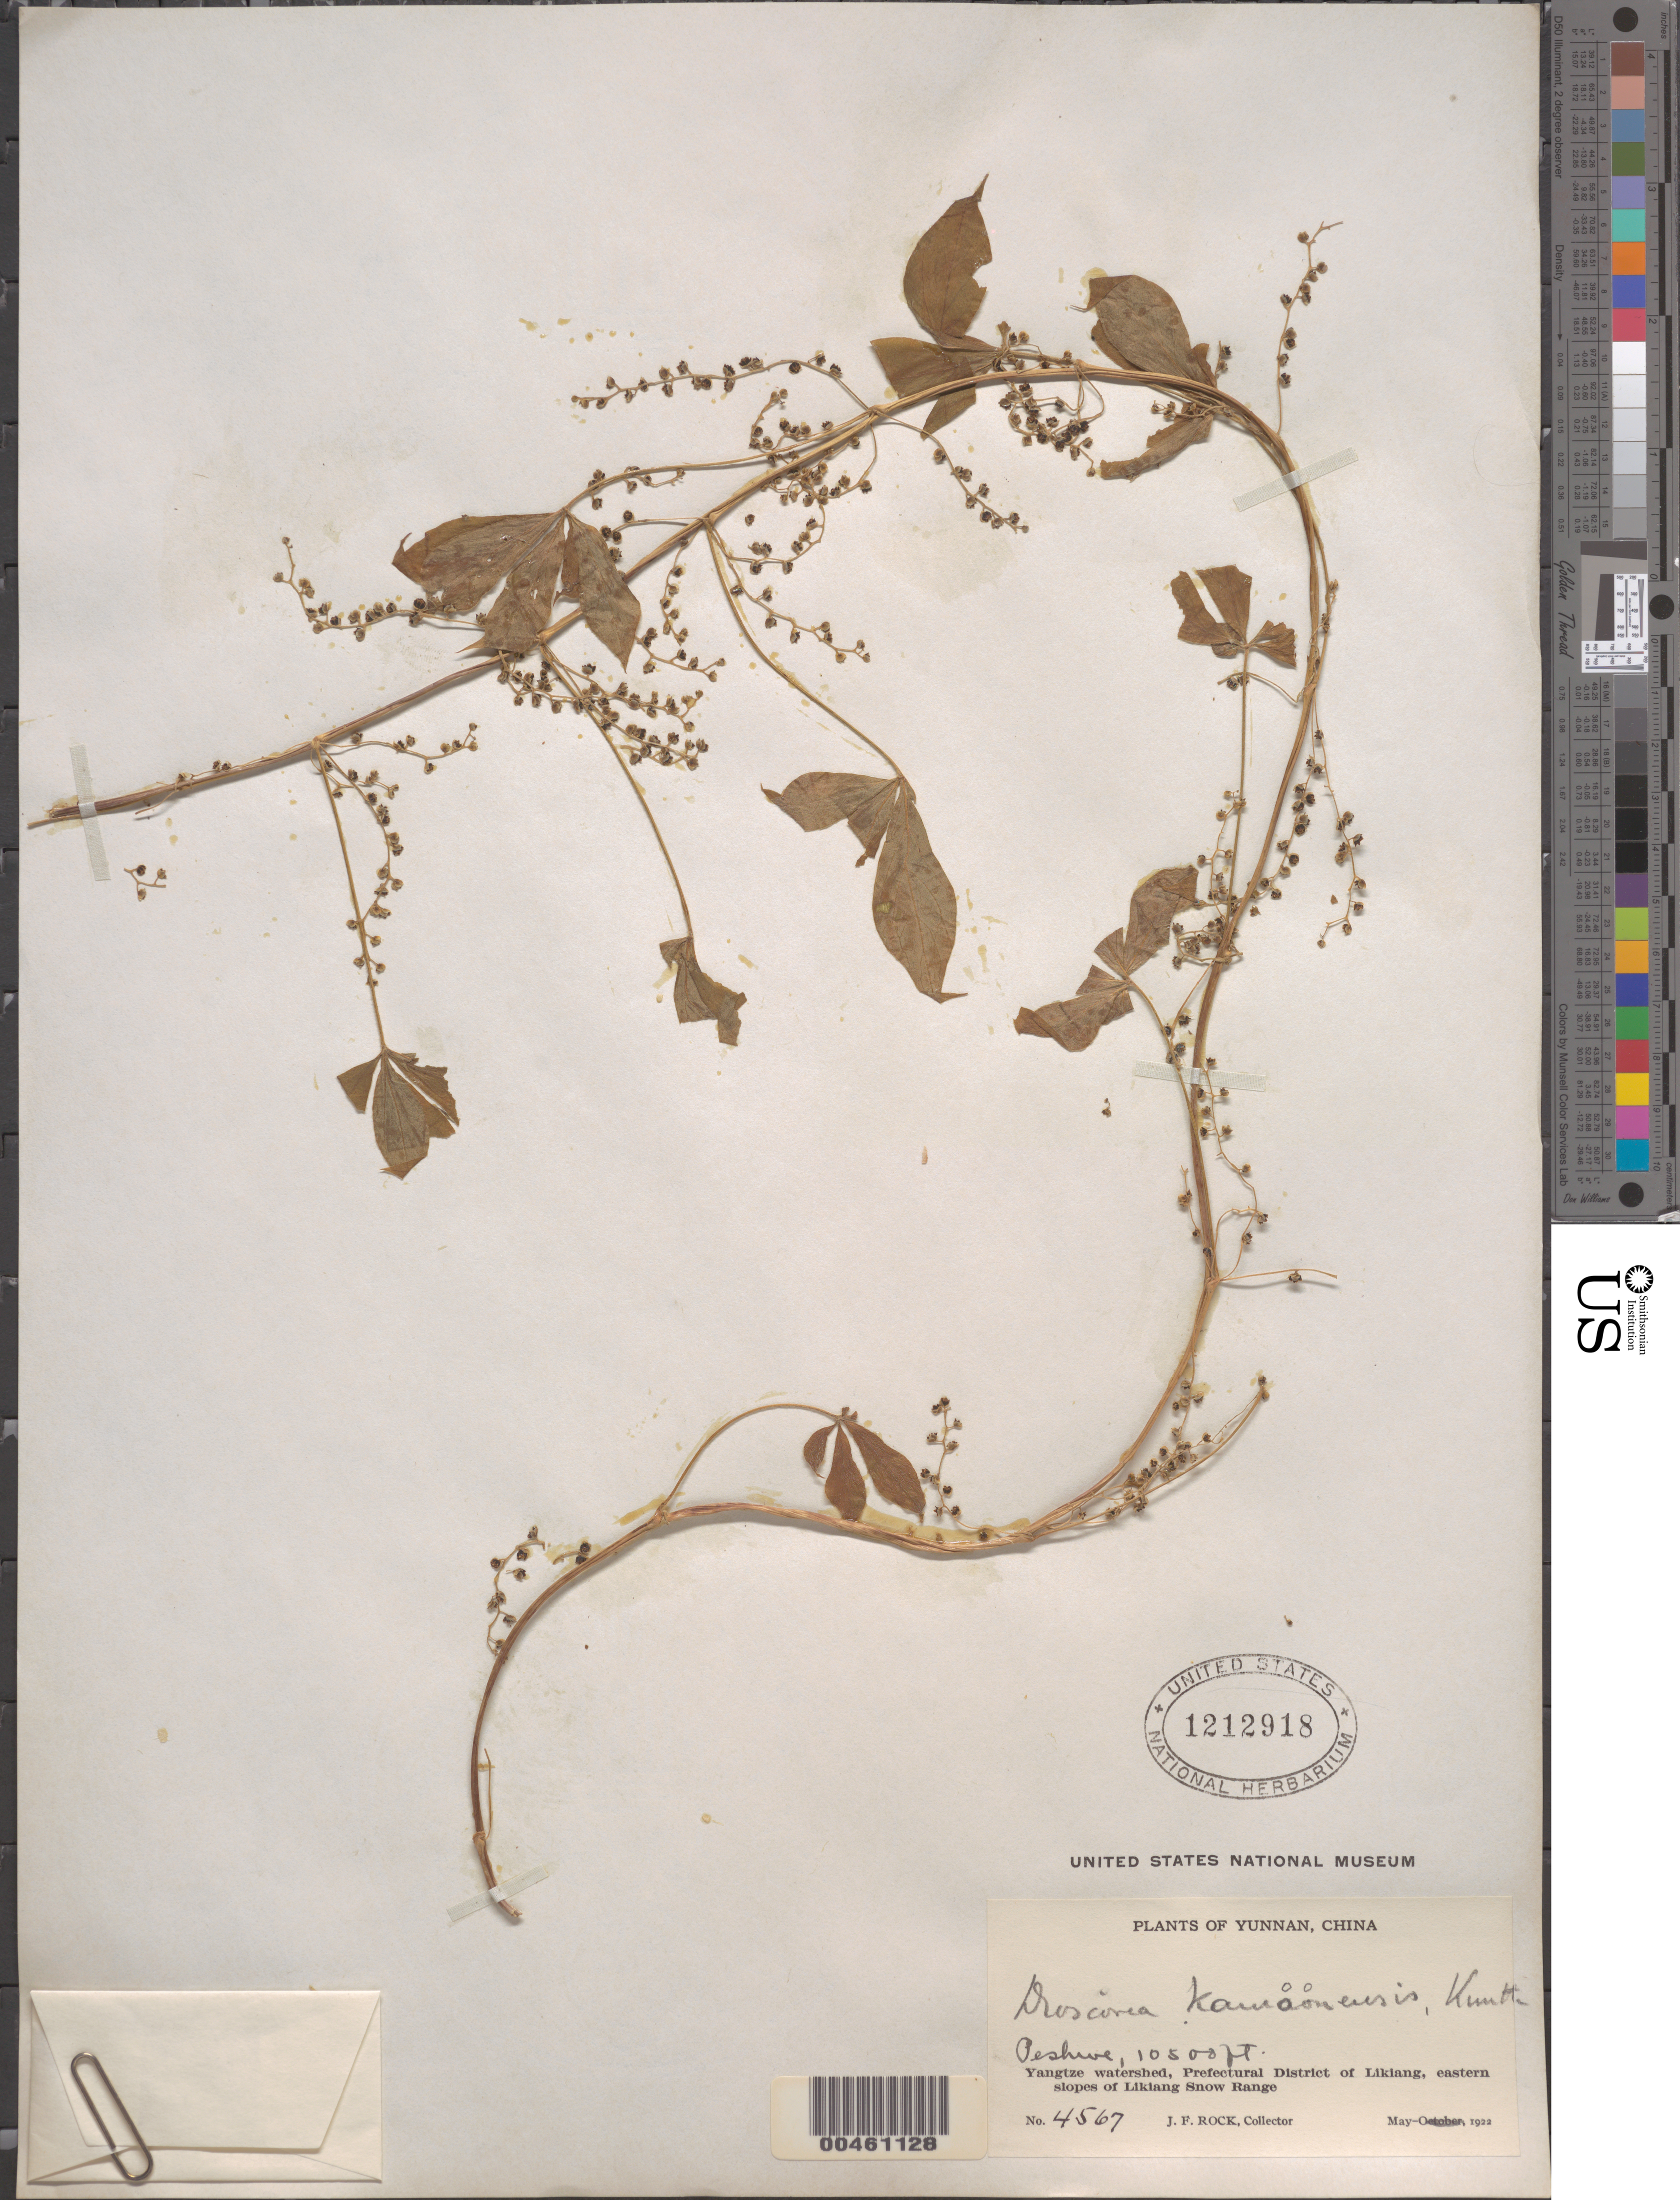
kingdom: Plantae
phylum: Tracheophyta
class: Liliopsida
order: Dioscoreales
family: Dioscoreaceae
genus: Dioscorea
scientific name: Dioscorea kamoonensis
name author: Kunth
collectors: J. F. Rock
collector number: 4567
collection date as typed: May 1922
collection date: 1922-05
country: China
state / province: Yunnan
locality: Yangtze watershed, Prefectural District of Likiang, eastern slopes of Likiang snow range, Likiang (Dayan) District (?)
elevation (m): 3200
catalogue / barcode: US 1212918